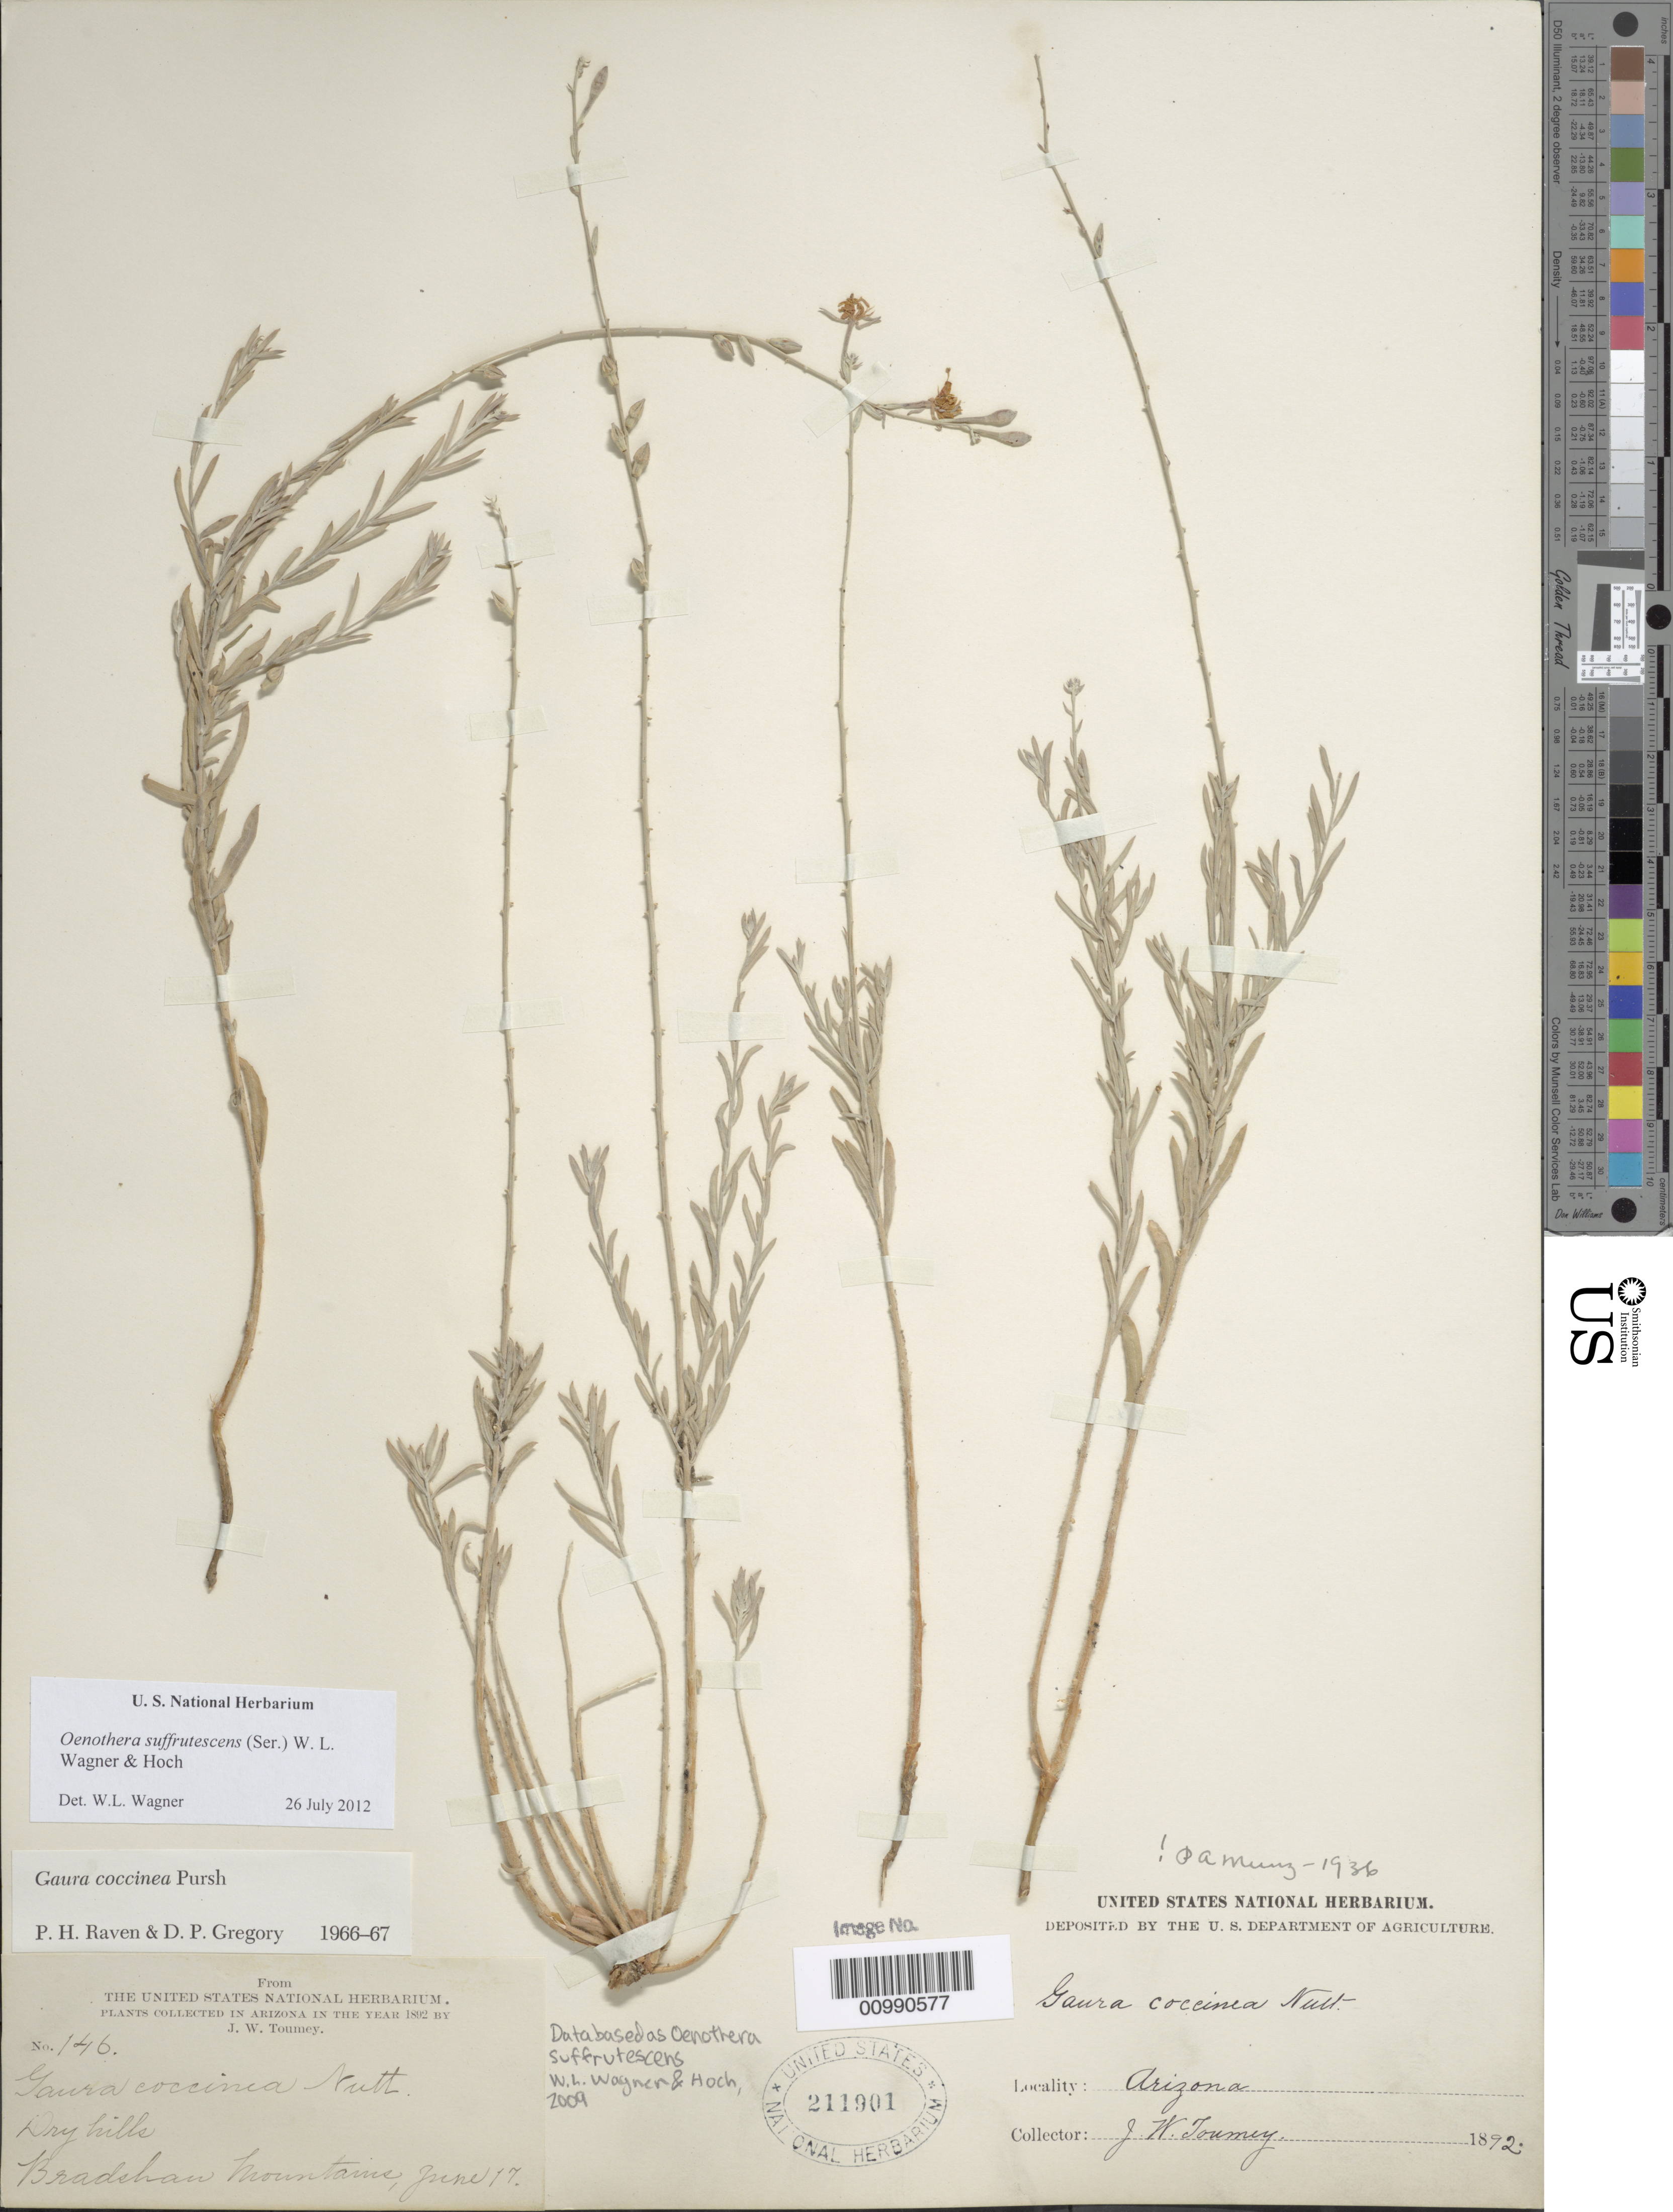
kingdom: Plantae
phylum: Tracheophyta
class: Magnoliopsida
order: Myrtales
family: Onagraceae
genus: Oenothera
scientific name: Oenothera suffrutescens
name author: (Ser.) W.L. Wagner & Hoch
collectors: J. W. Toumey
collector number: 146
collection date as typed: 17 Jun 1892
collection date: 1892-06-17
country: United States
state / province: Arizona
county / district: Yavapai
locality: Bradshaw Mountains.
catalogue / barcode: US 211901